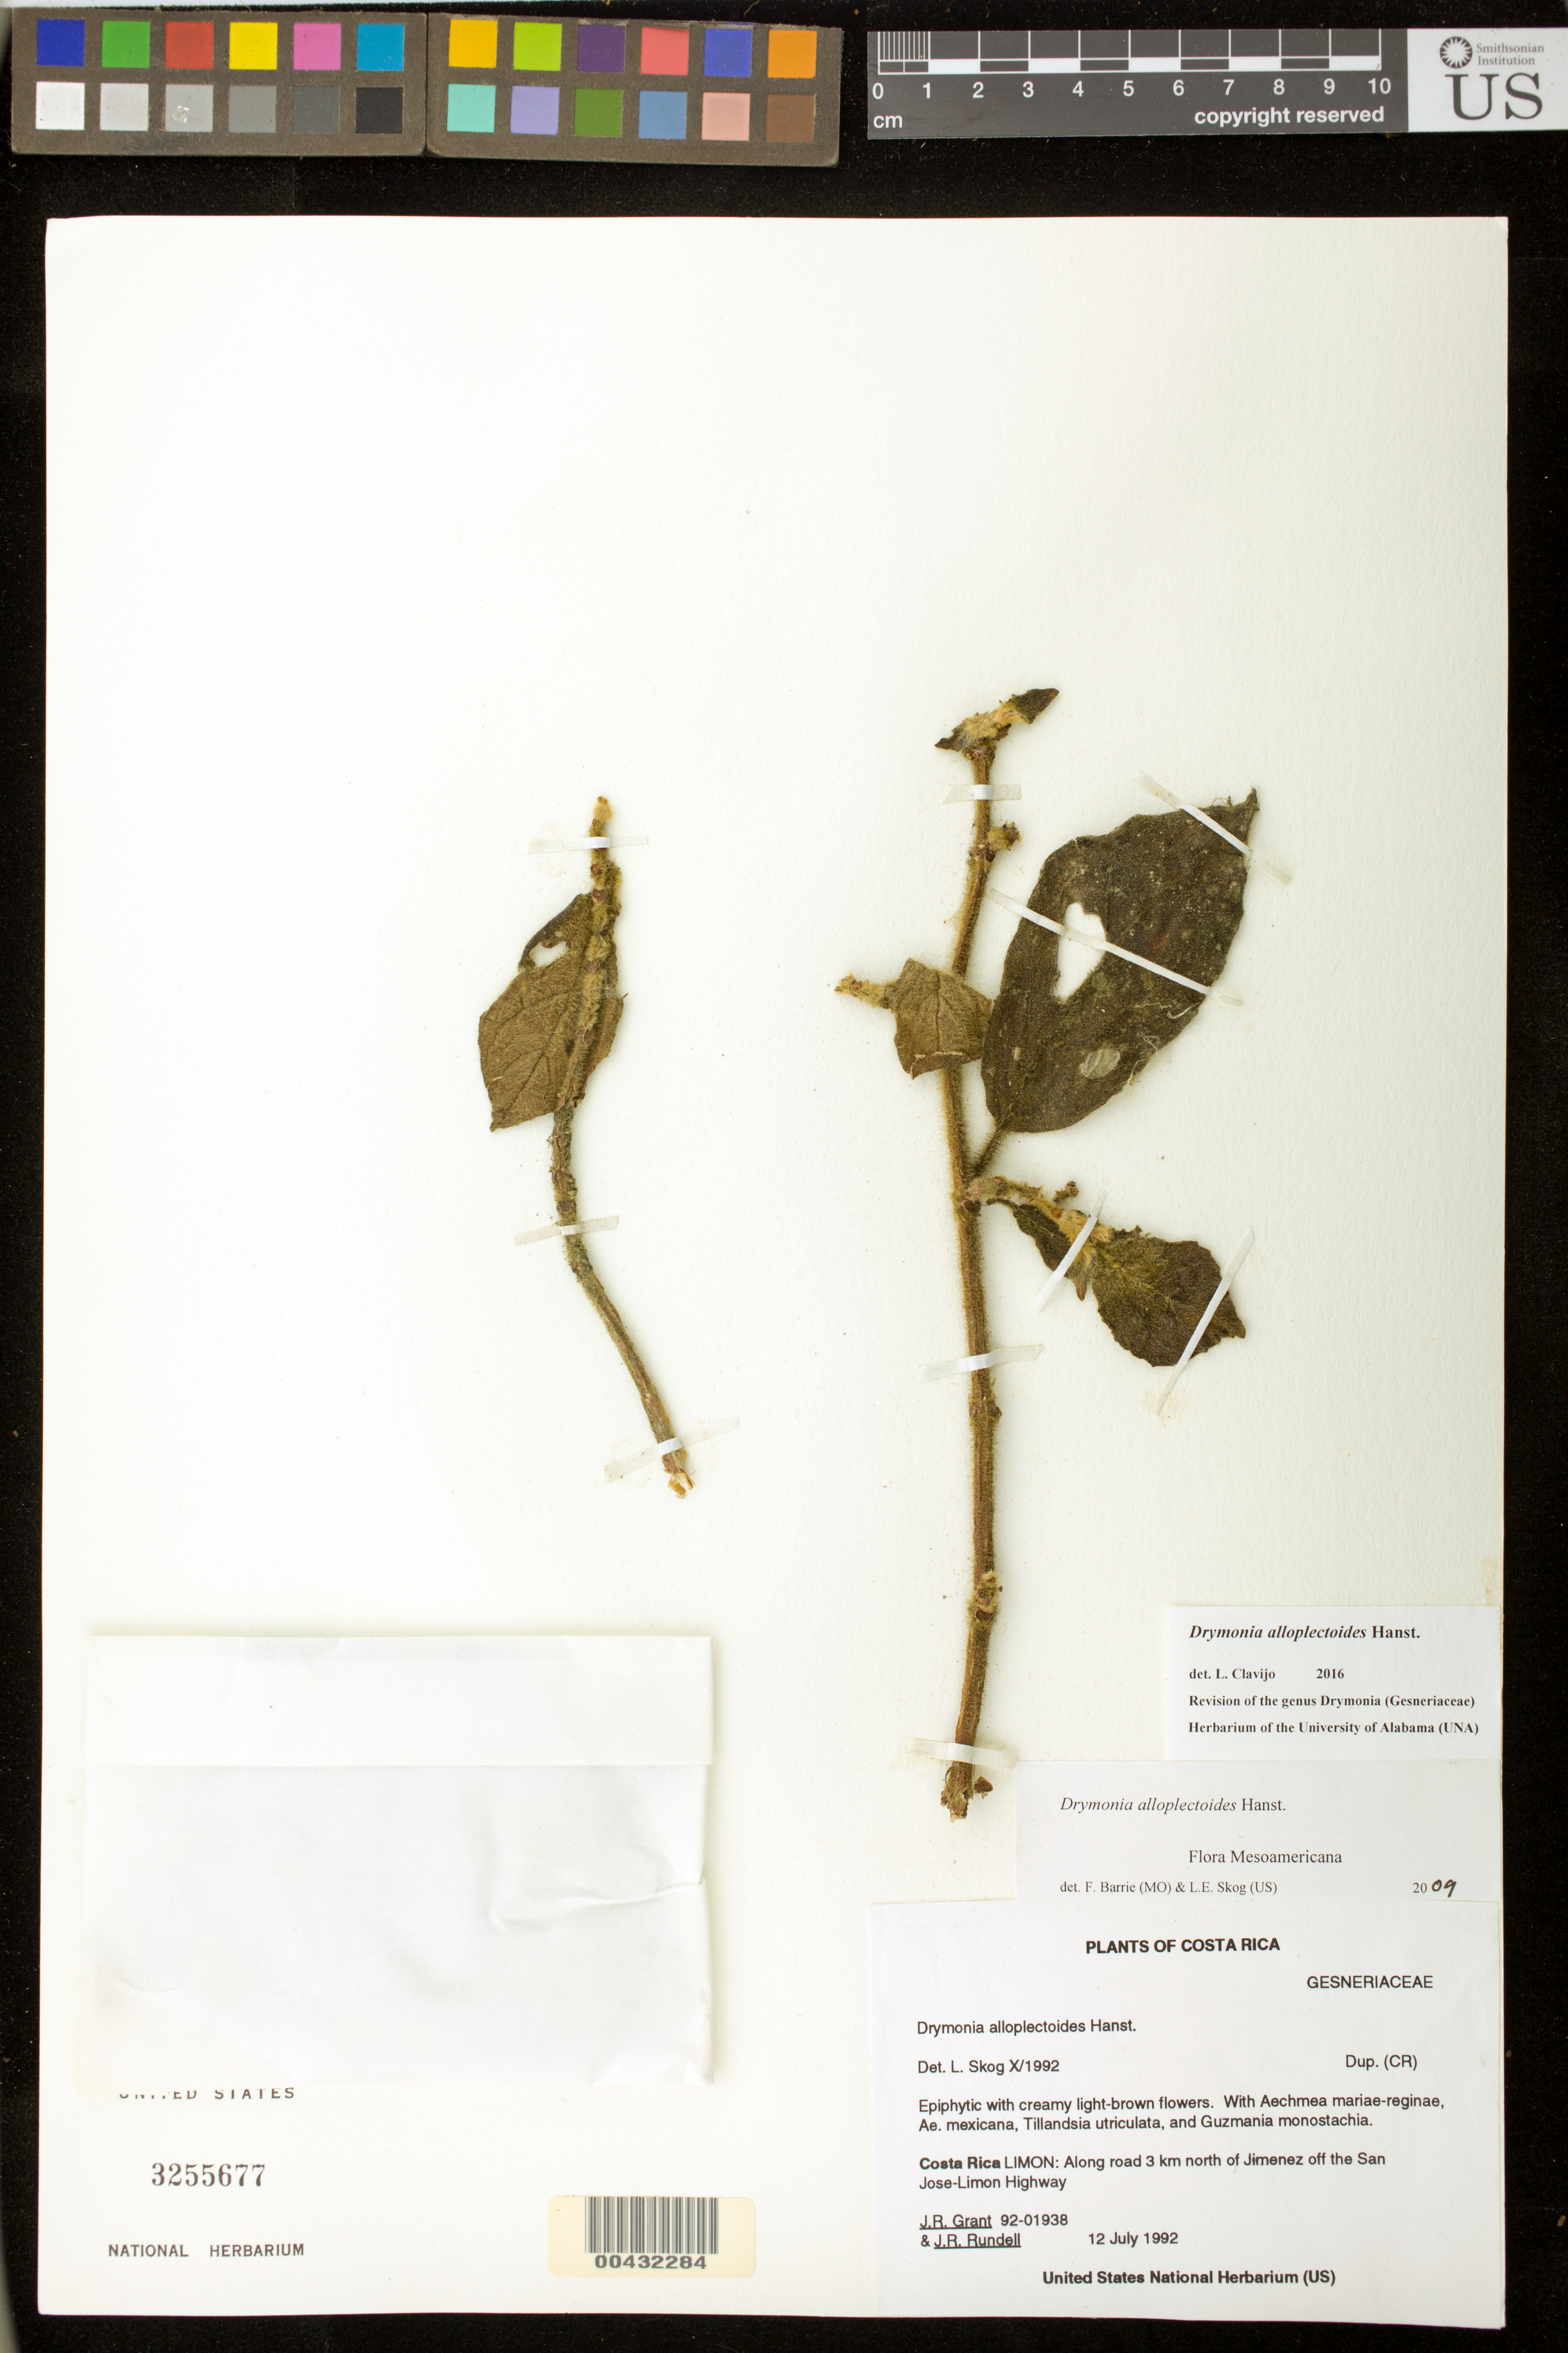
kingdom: Plantae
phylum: Tracheophyta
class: Magnoliopsida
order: Lamiales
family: Gesneriaceae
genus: Drymonia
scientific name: Drymonia alloplectoides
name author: Hanst.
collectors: J. R. Grant & J. R. Rundell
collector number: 9201938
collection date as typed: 12 Jul 1992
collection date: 1992-07-12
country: Costa Rica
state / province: Limón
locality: N of Jimenez off the San Jose Limon highway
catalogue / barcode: US 3255677